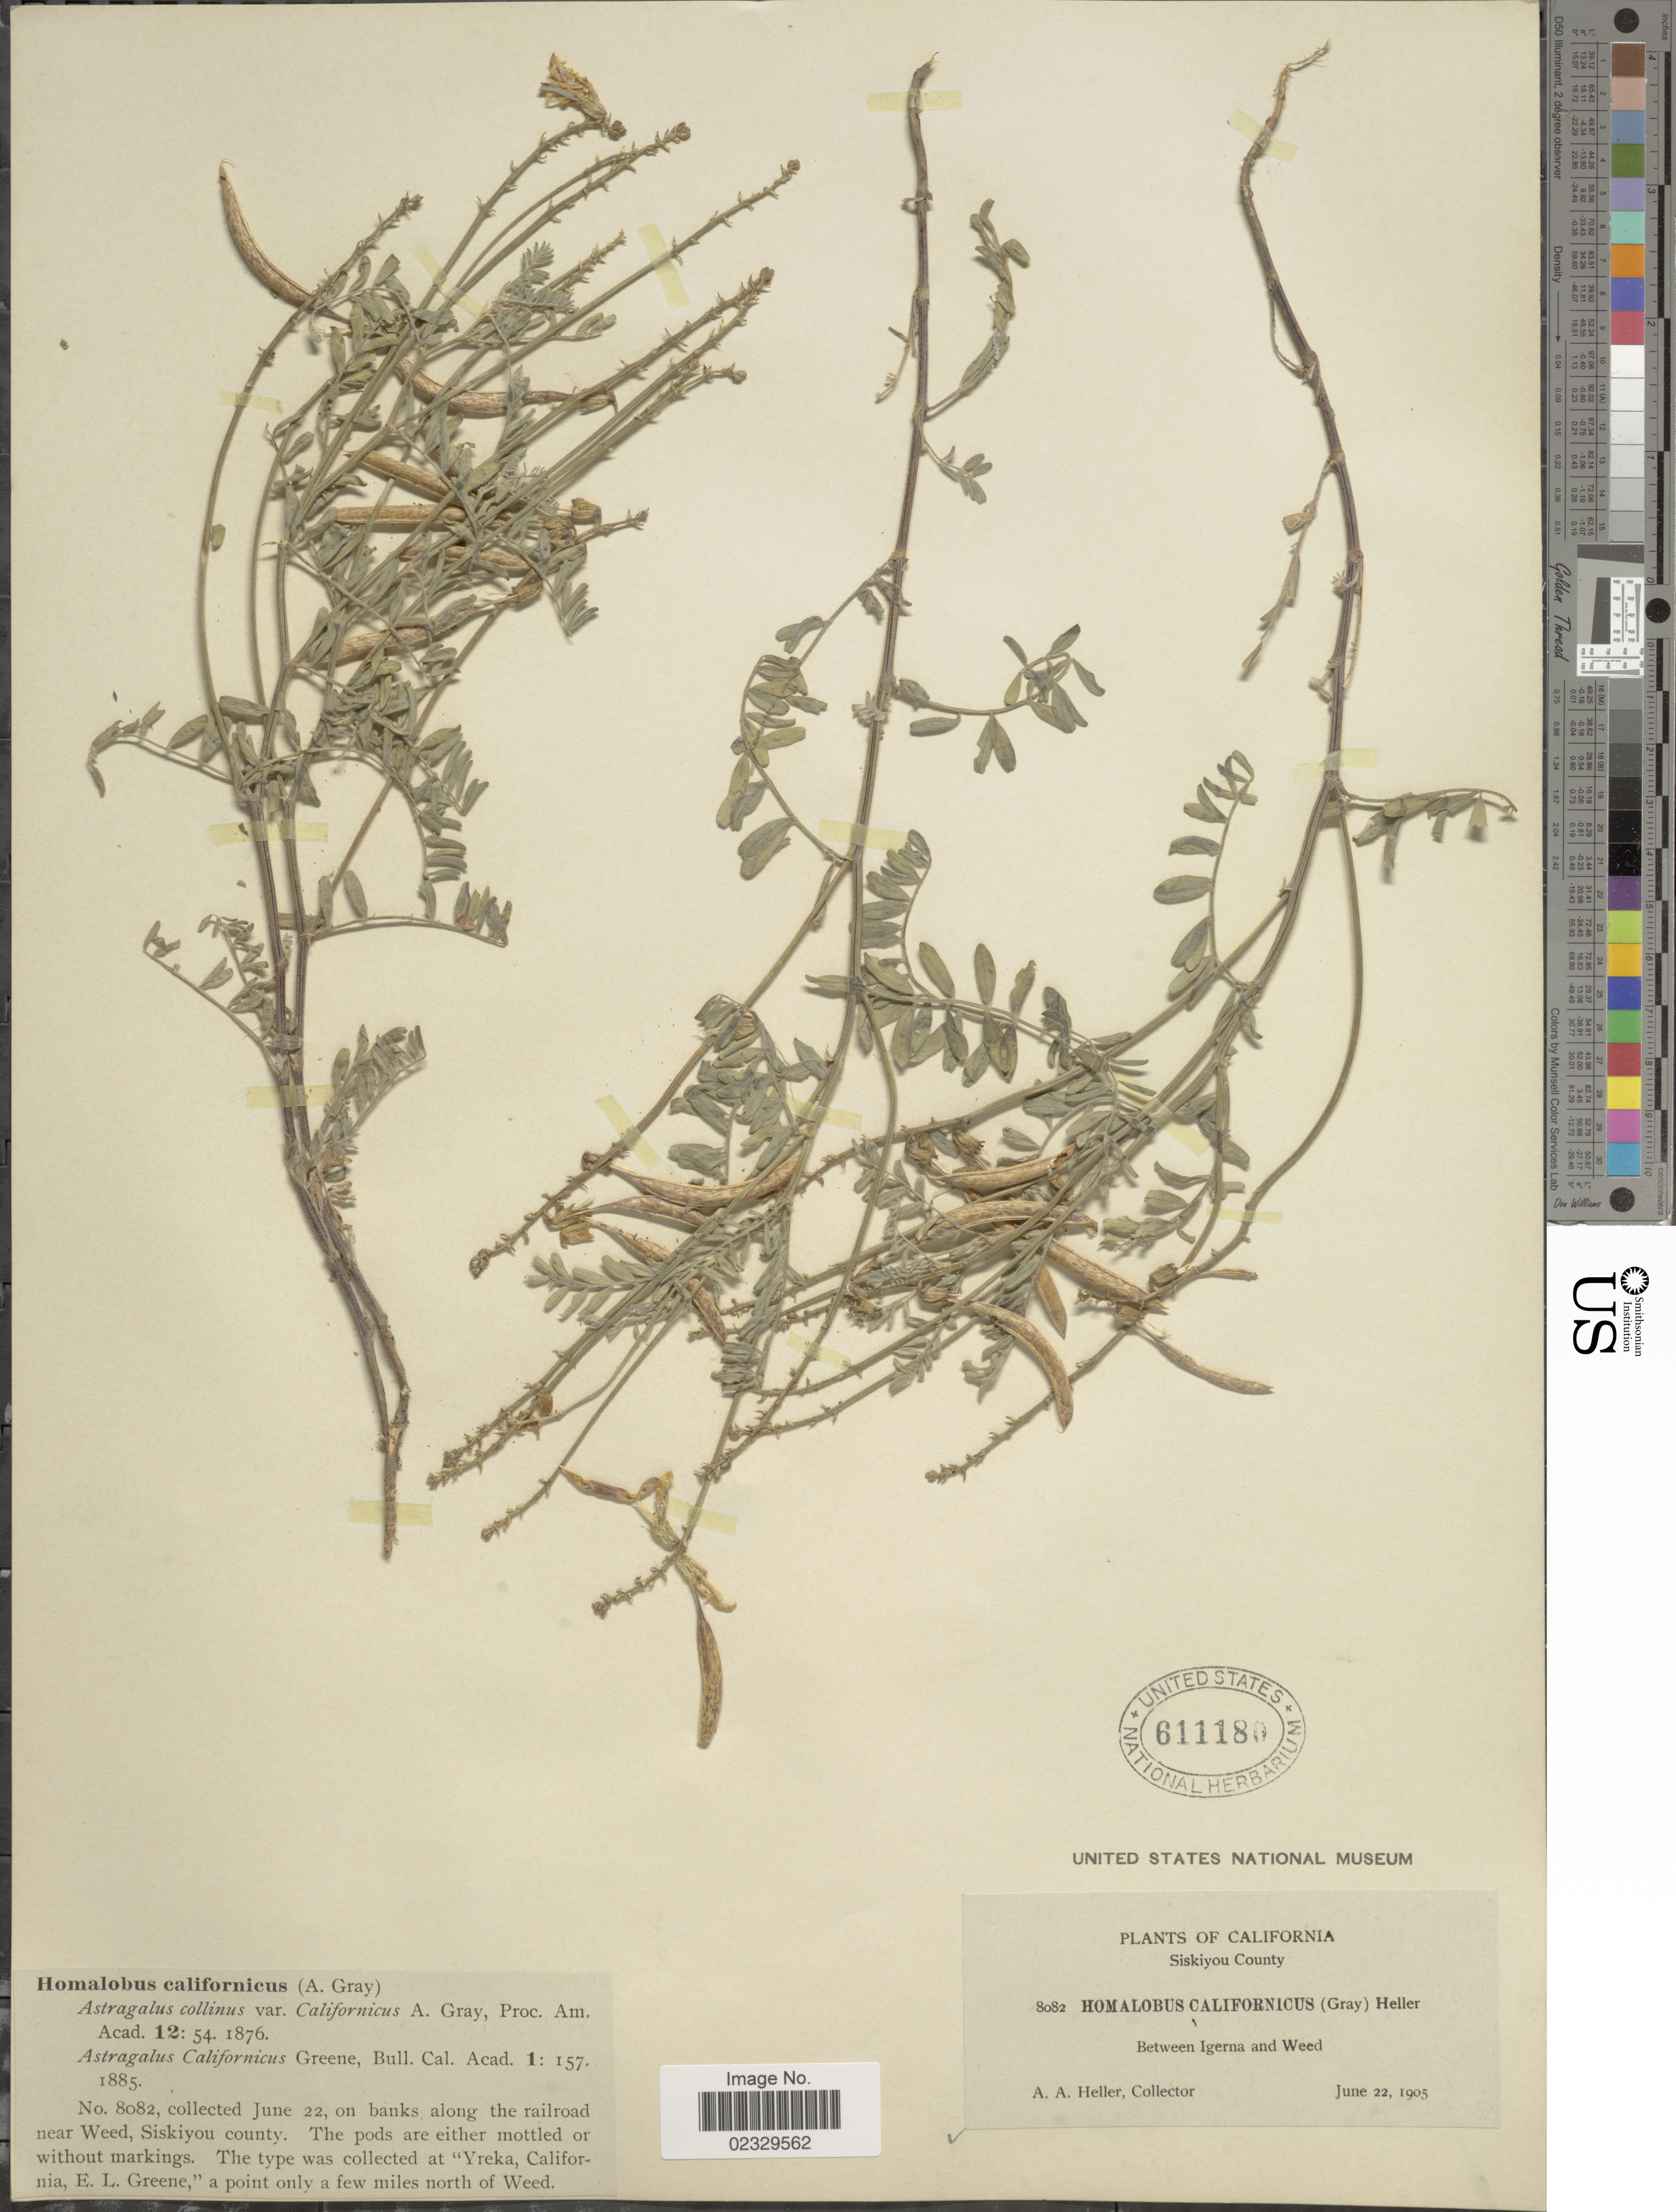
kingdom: Plantae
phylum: Tracheophyta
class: Magnoliopsida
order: Fabales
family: Fabaceae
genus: Astragalus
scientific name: Astragalus californicus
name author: (A. Gray) Greene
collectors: A. A. Heller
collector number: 8082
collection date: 1905-06-22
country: United States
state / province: California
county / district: Siskiyou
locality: Siskiyou County. along the railroad near Weed. Between Igerna and Weed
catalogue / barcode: US 611180